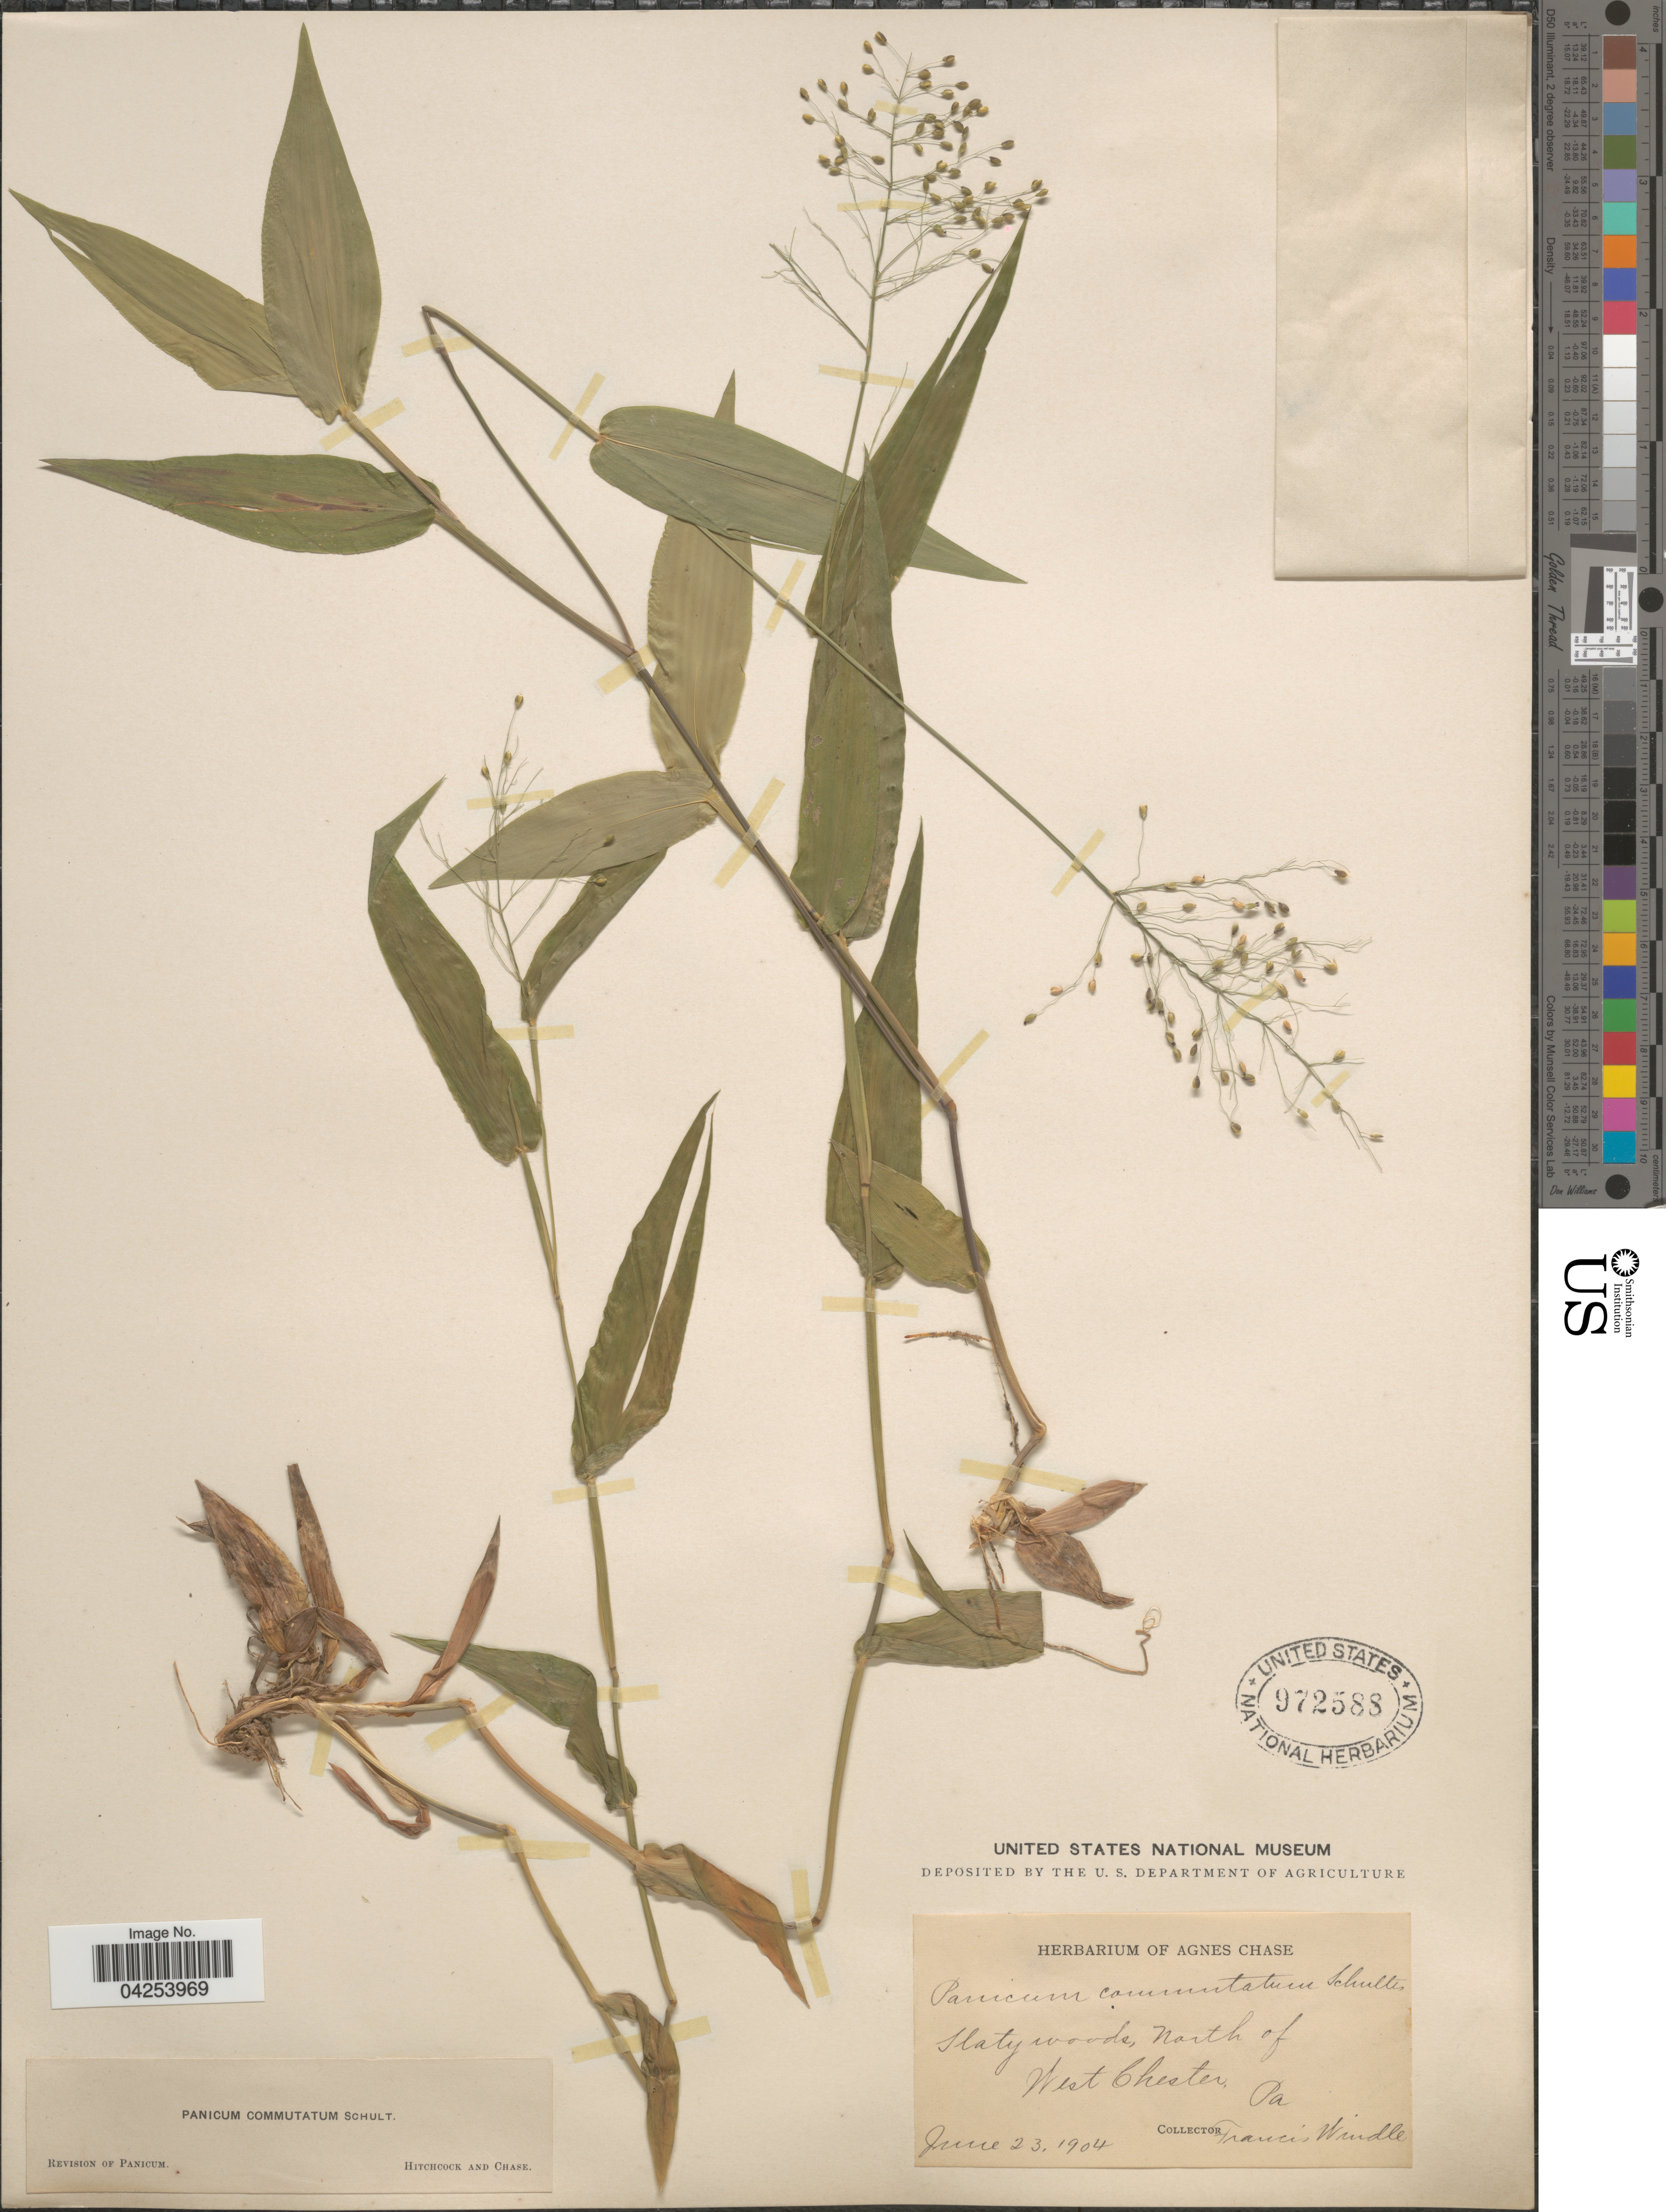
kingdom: Plantae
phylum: Tracheophyta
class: Liliopsida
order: Poales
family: Poaceae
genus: Dichanthelium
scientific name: Dichanthelium commutatum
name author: (Schult.) Gould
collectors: F. Windle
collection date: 1904-06-23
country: United States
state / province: Pennsylvania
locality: Slaty woods, North of West Chester.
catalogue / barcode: US 972588